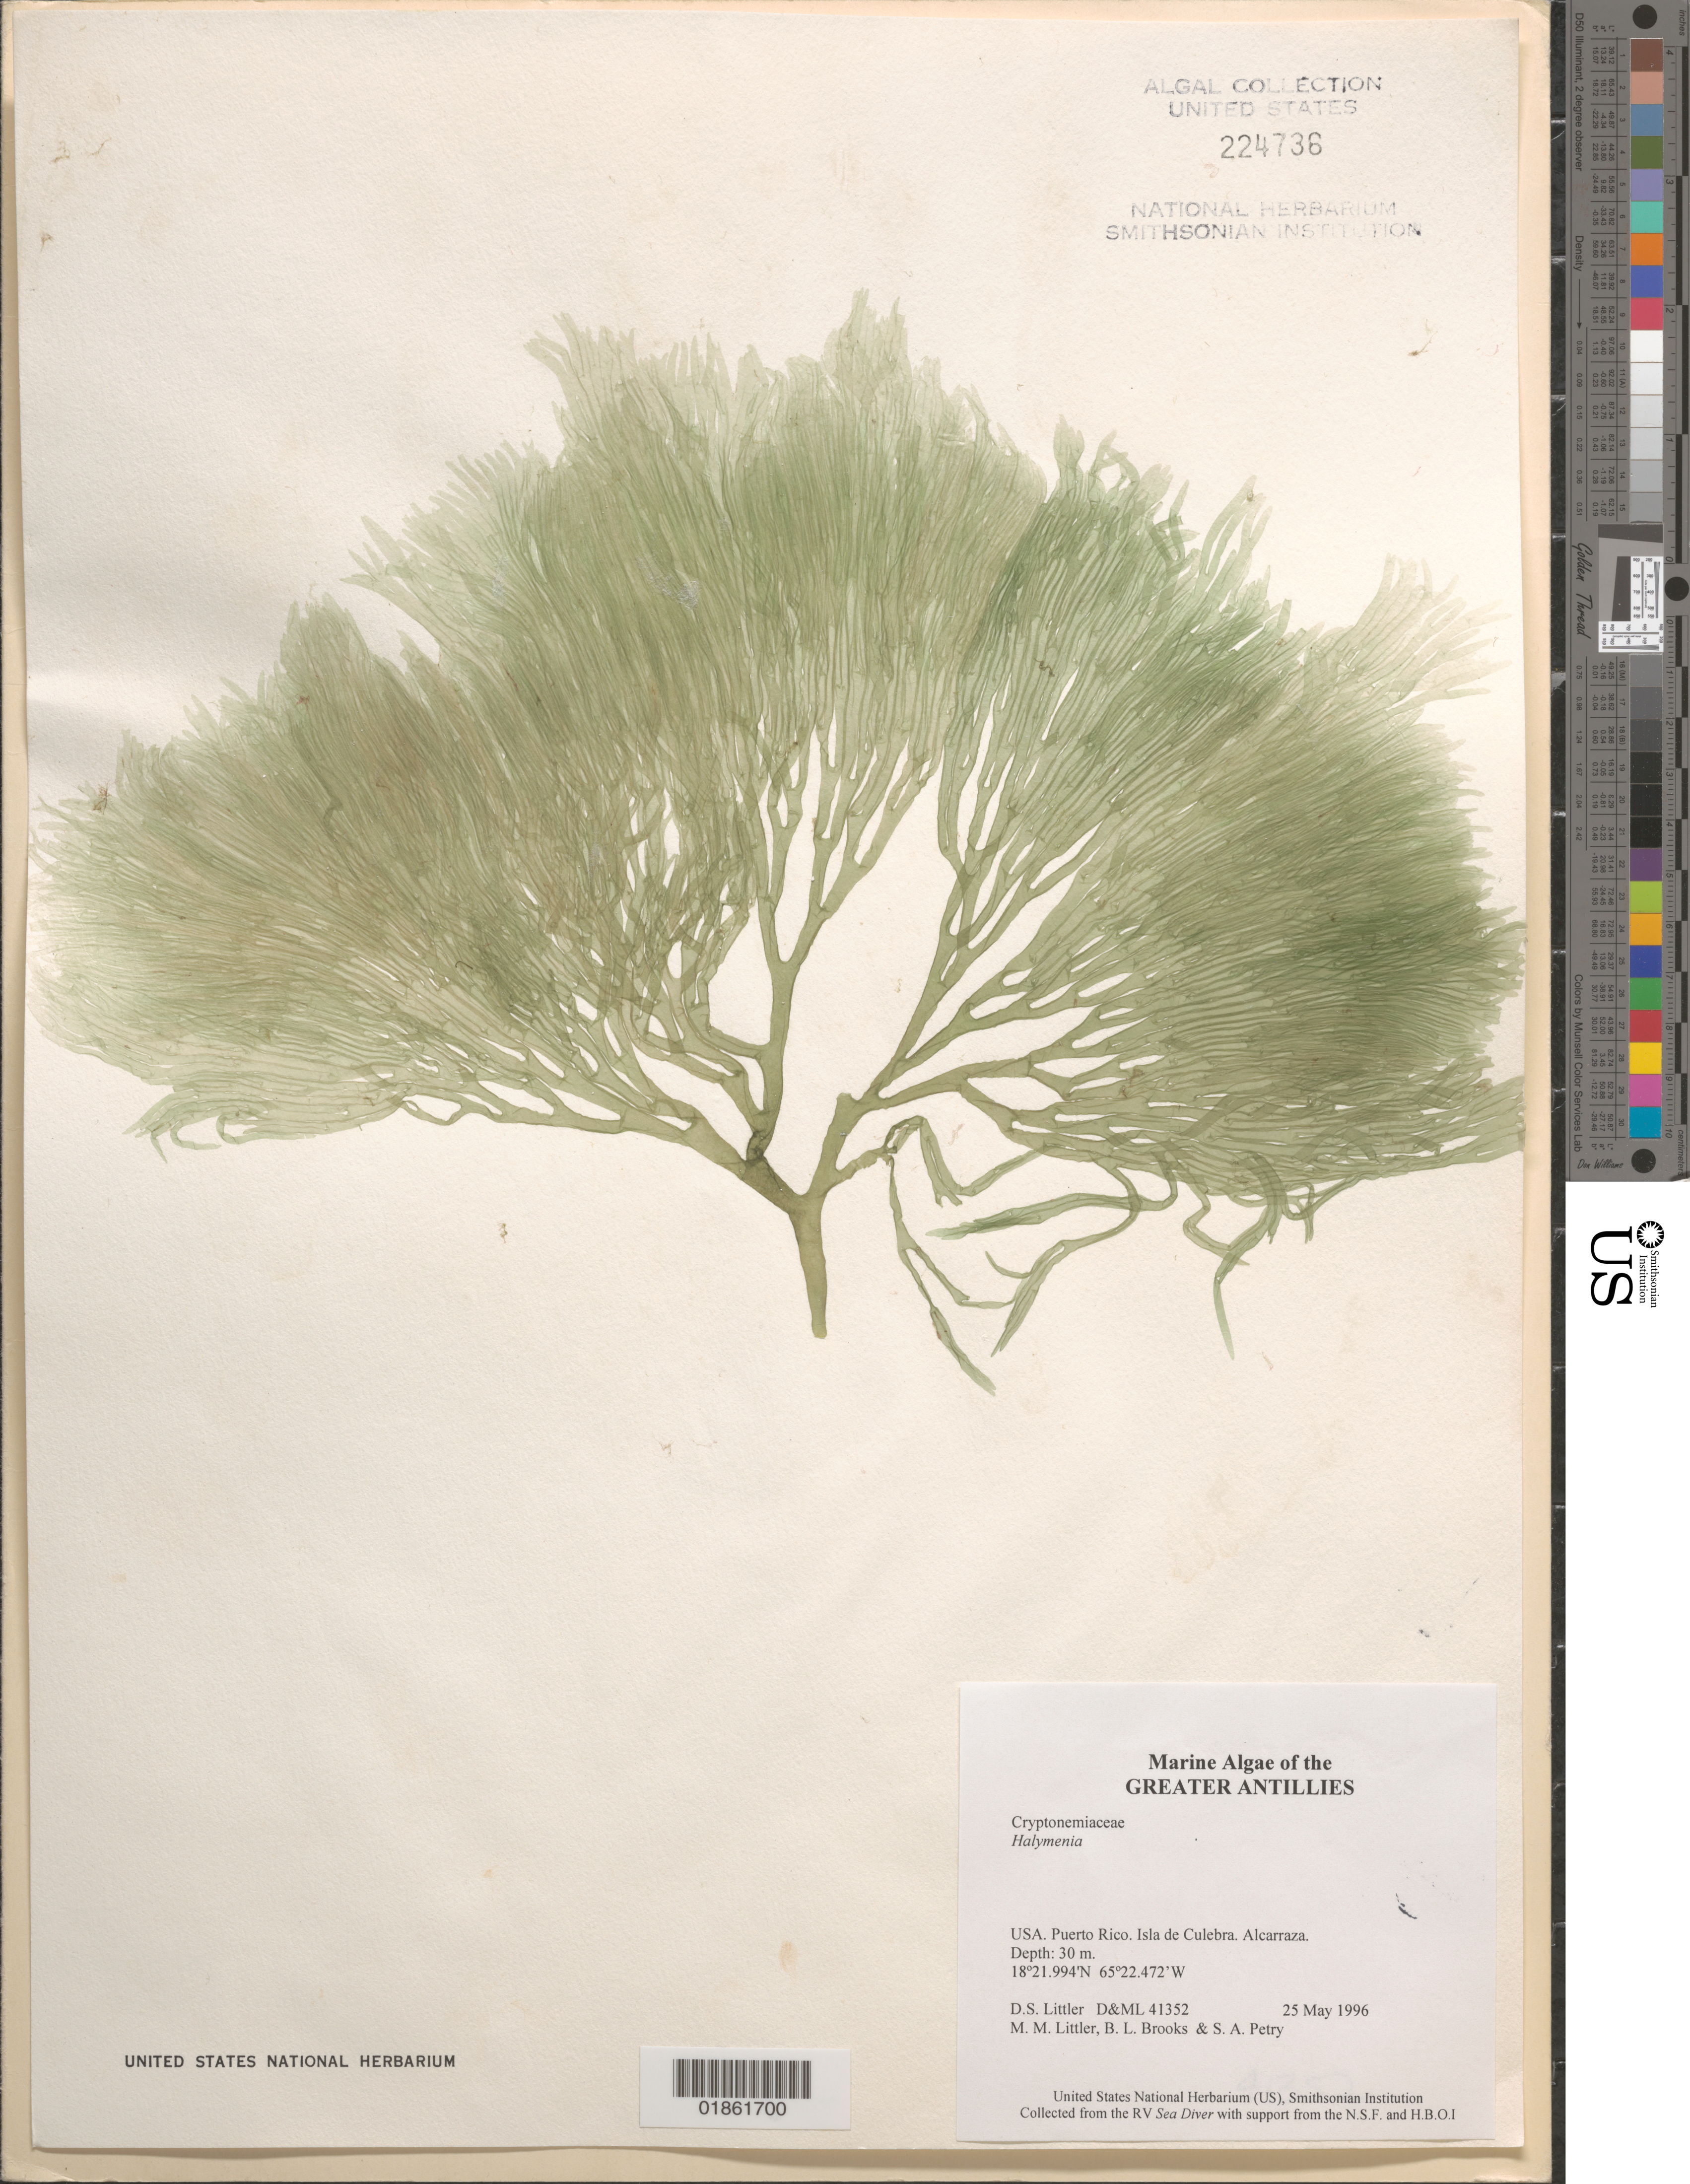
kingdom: Plantae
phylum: Rhodophyta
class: Florideophyceae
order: Halymeniales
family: Halymeniaceae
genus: Halymenia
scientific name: Halymenia sp.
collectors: D. S. Littler, M. M. Littler, B. Brooks & S. Petry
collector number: D&ML41352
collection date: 1996-05-25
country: Puerto Rico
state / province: Culebra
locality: The Greater Antilles. Isla de Culebra. Alcarraza.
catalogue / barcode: US 224736